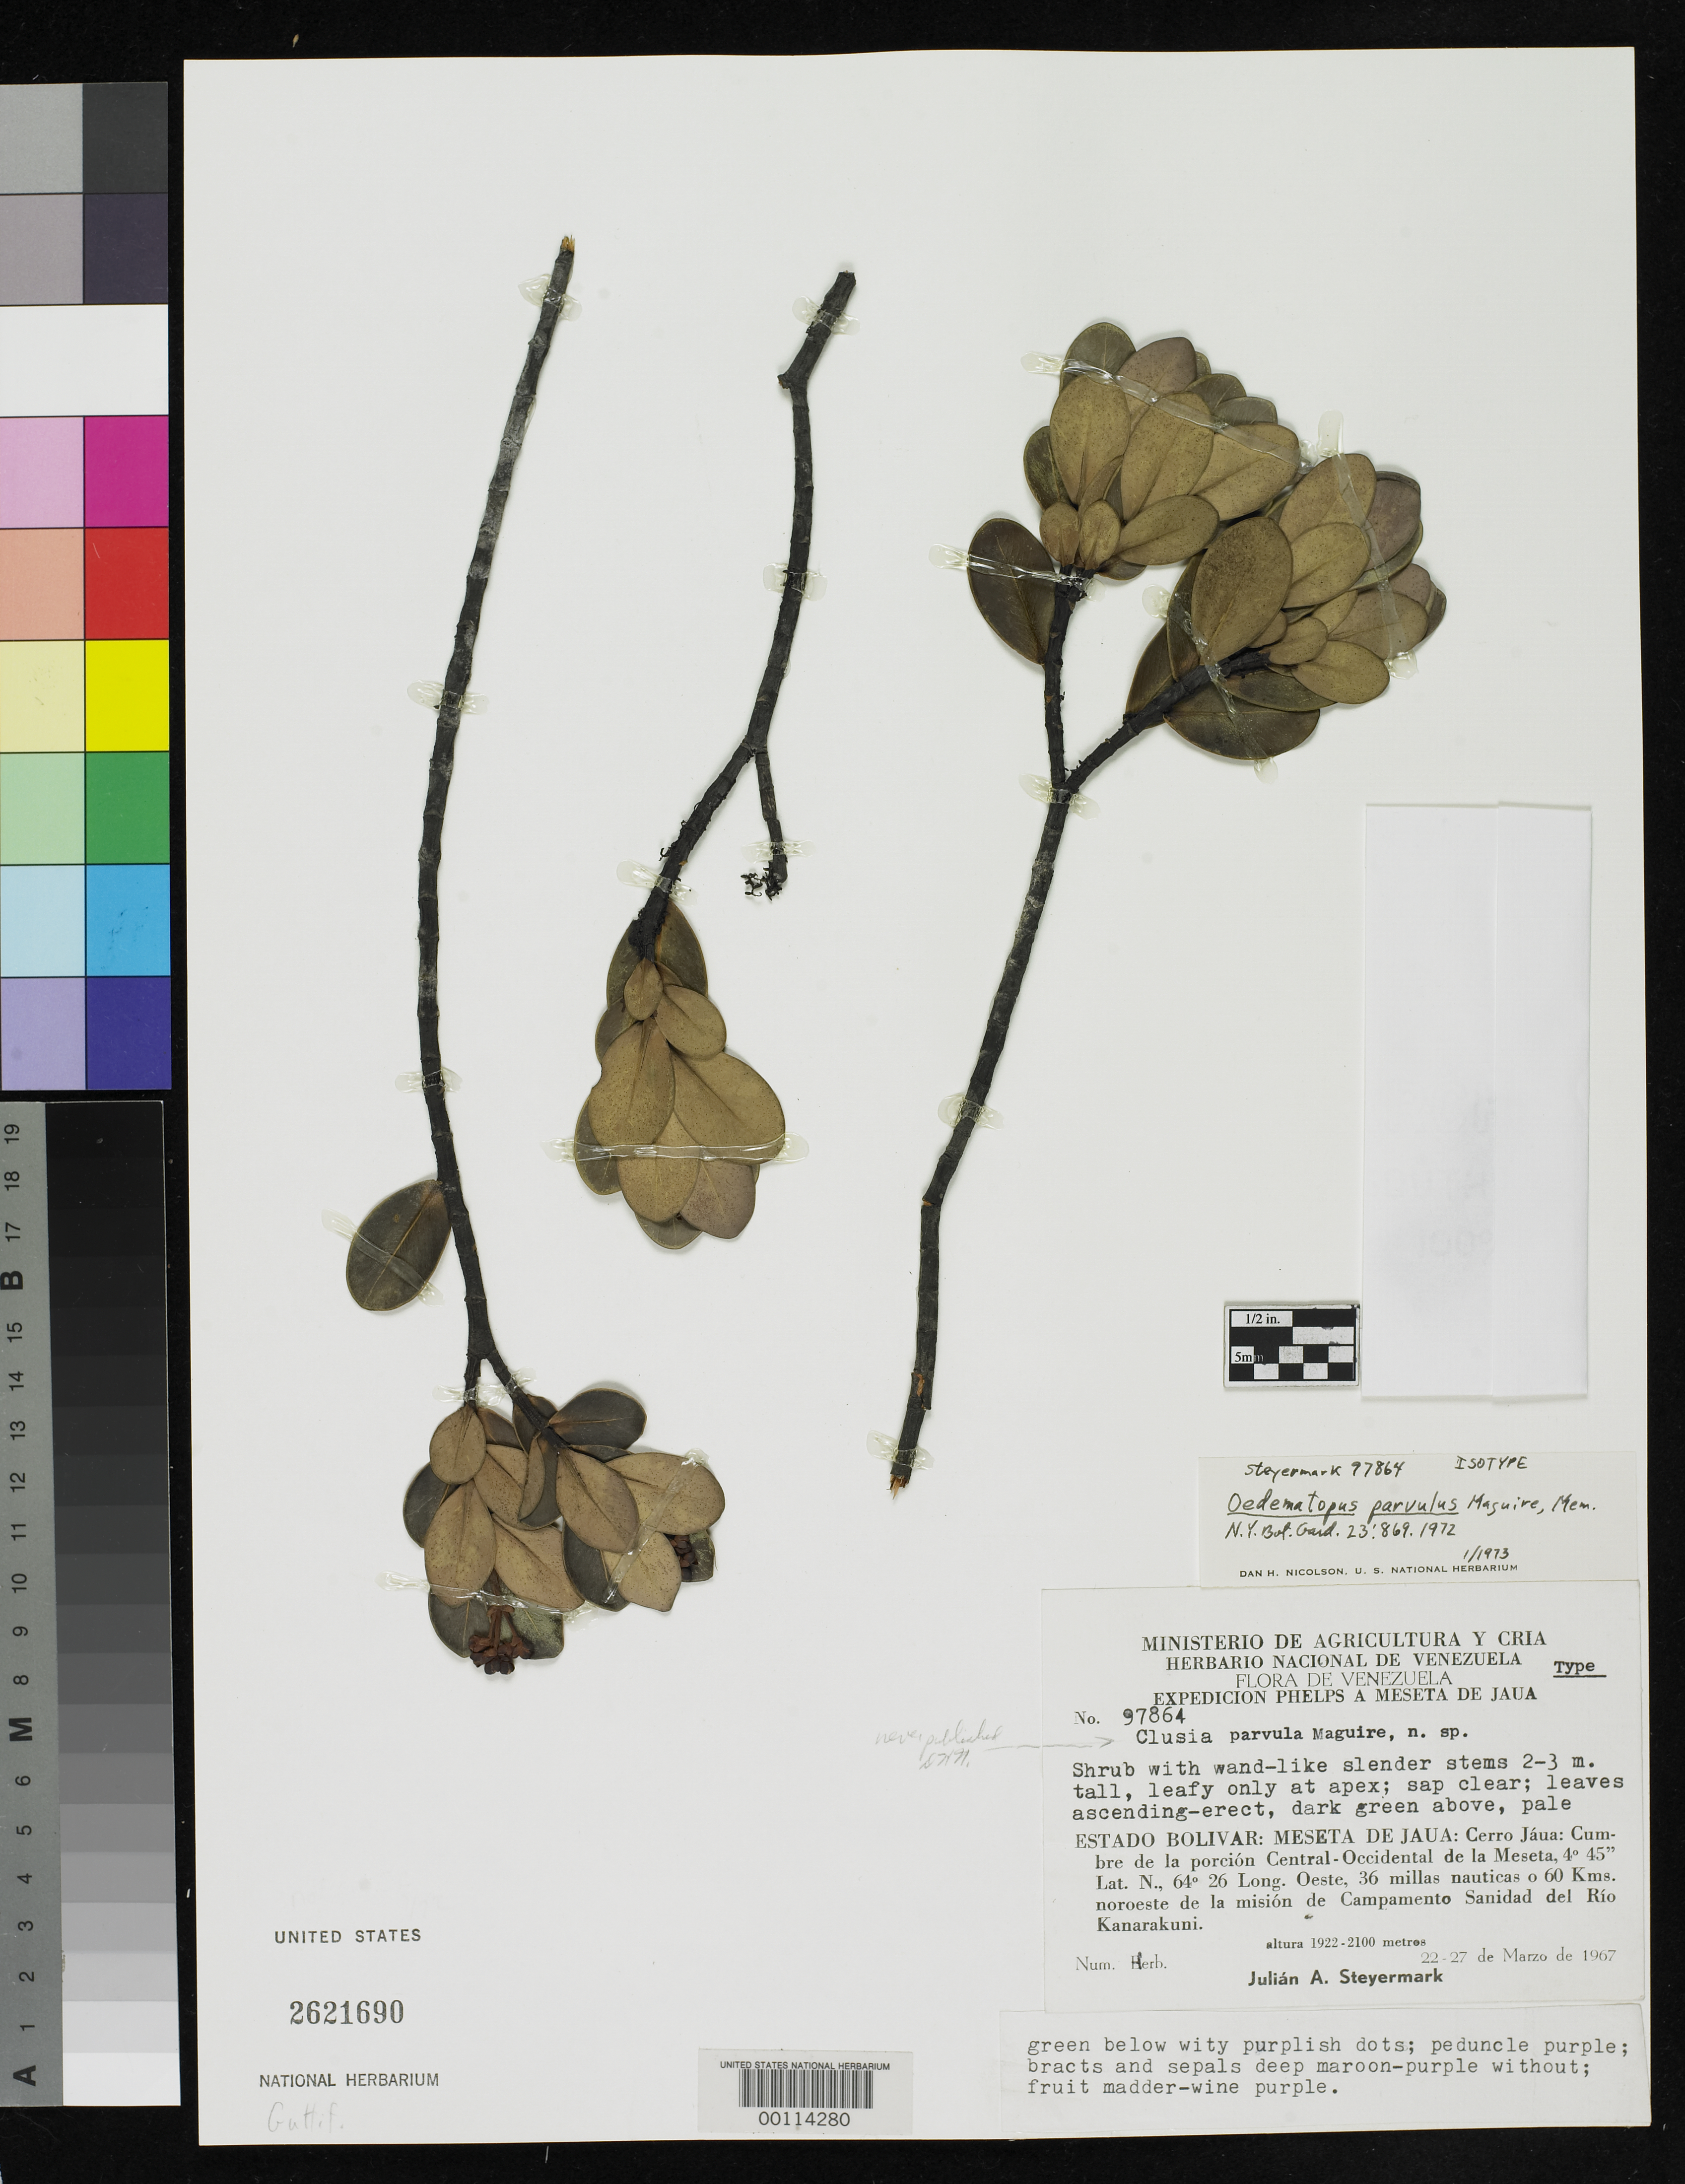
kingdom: Plantae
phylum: Tracheophyta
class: Magnoliopsida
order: Malpighiales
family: Clusiaceae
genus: Oedematopus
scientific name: Oedematopus parvulus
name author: Maguire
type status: Isotype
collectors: J. Steyermark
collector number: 97864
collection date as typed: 22 Mar 1967 to 27 Mar 1967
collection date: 1967-03-22/1967-03-27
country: Venezuela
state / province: Bolivar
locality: Meseta de Jaua, Cerro Juau, cumbre de porcion Central-Occidental de Meseta, NE de Mision de Campamento Sanidid del Rio Kanarakuni.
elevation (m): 1922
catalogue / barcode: US 2621690